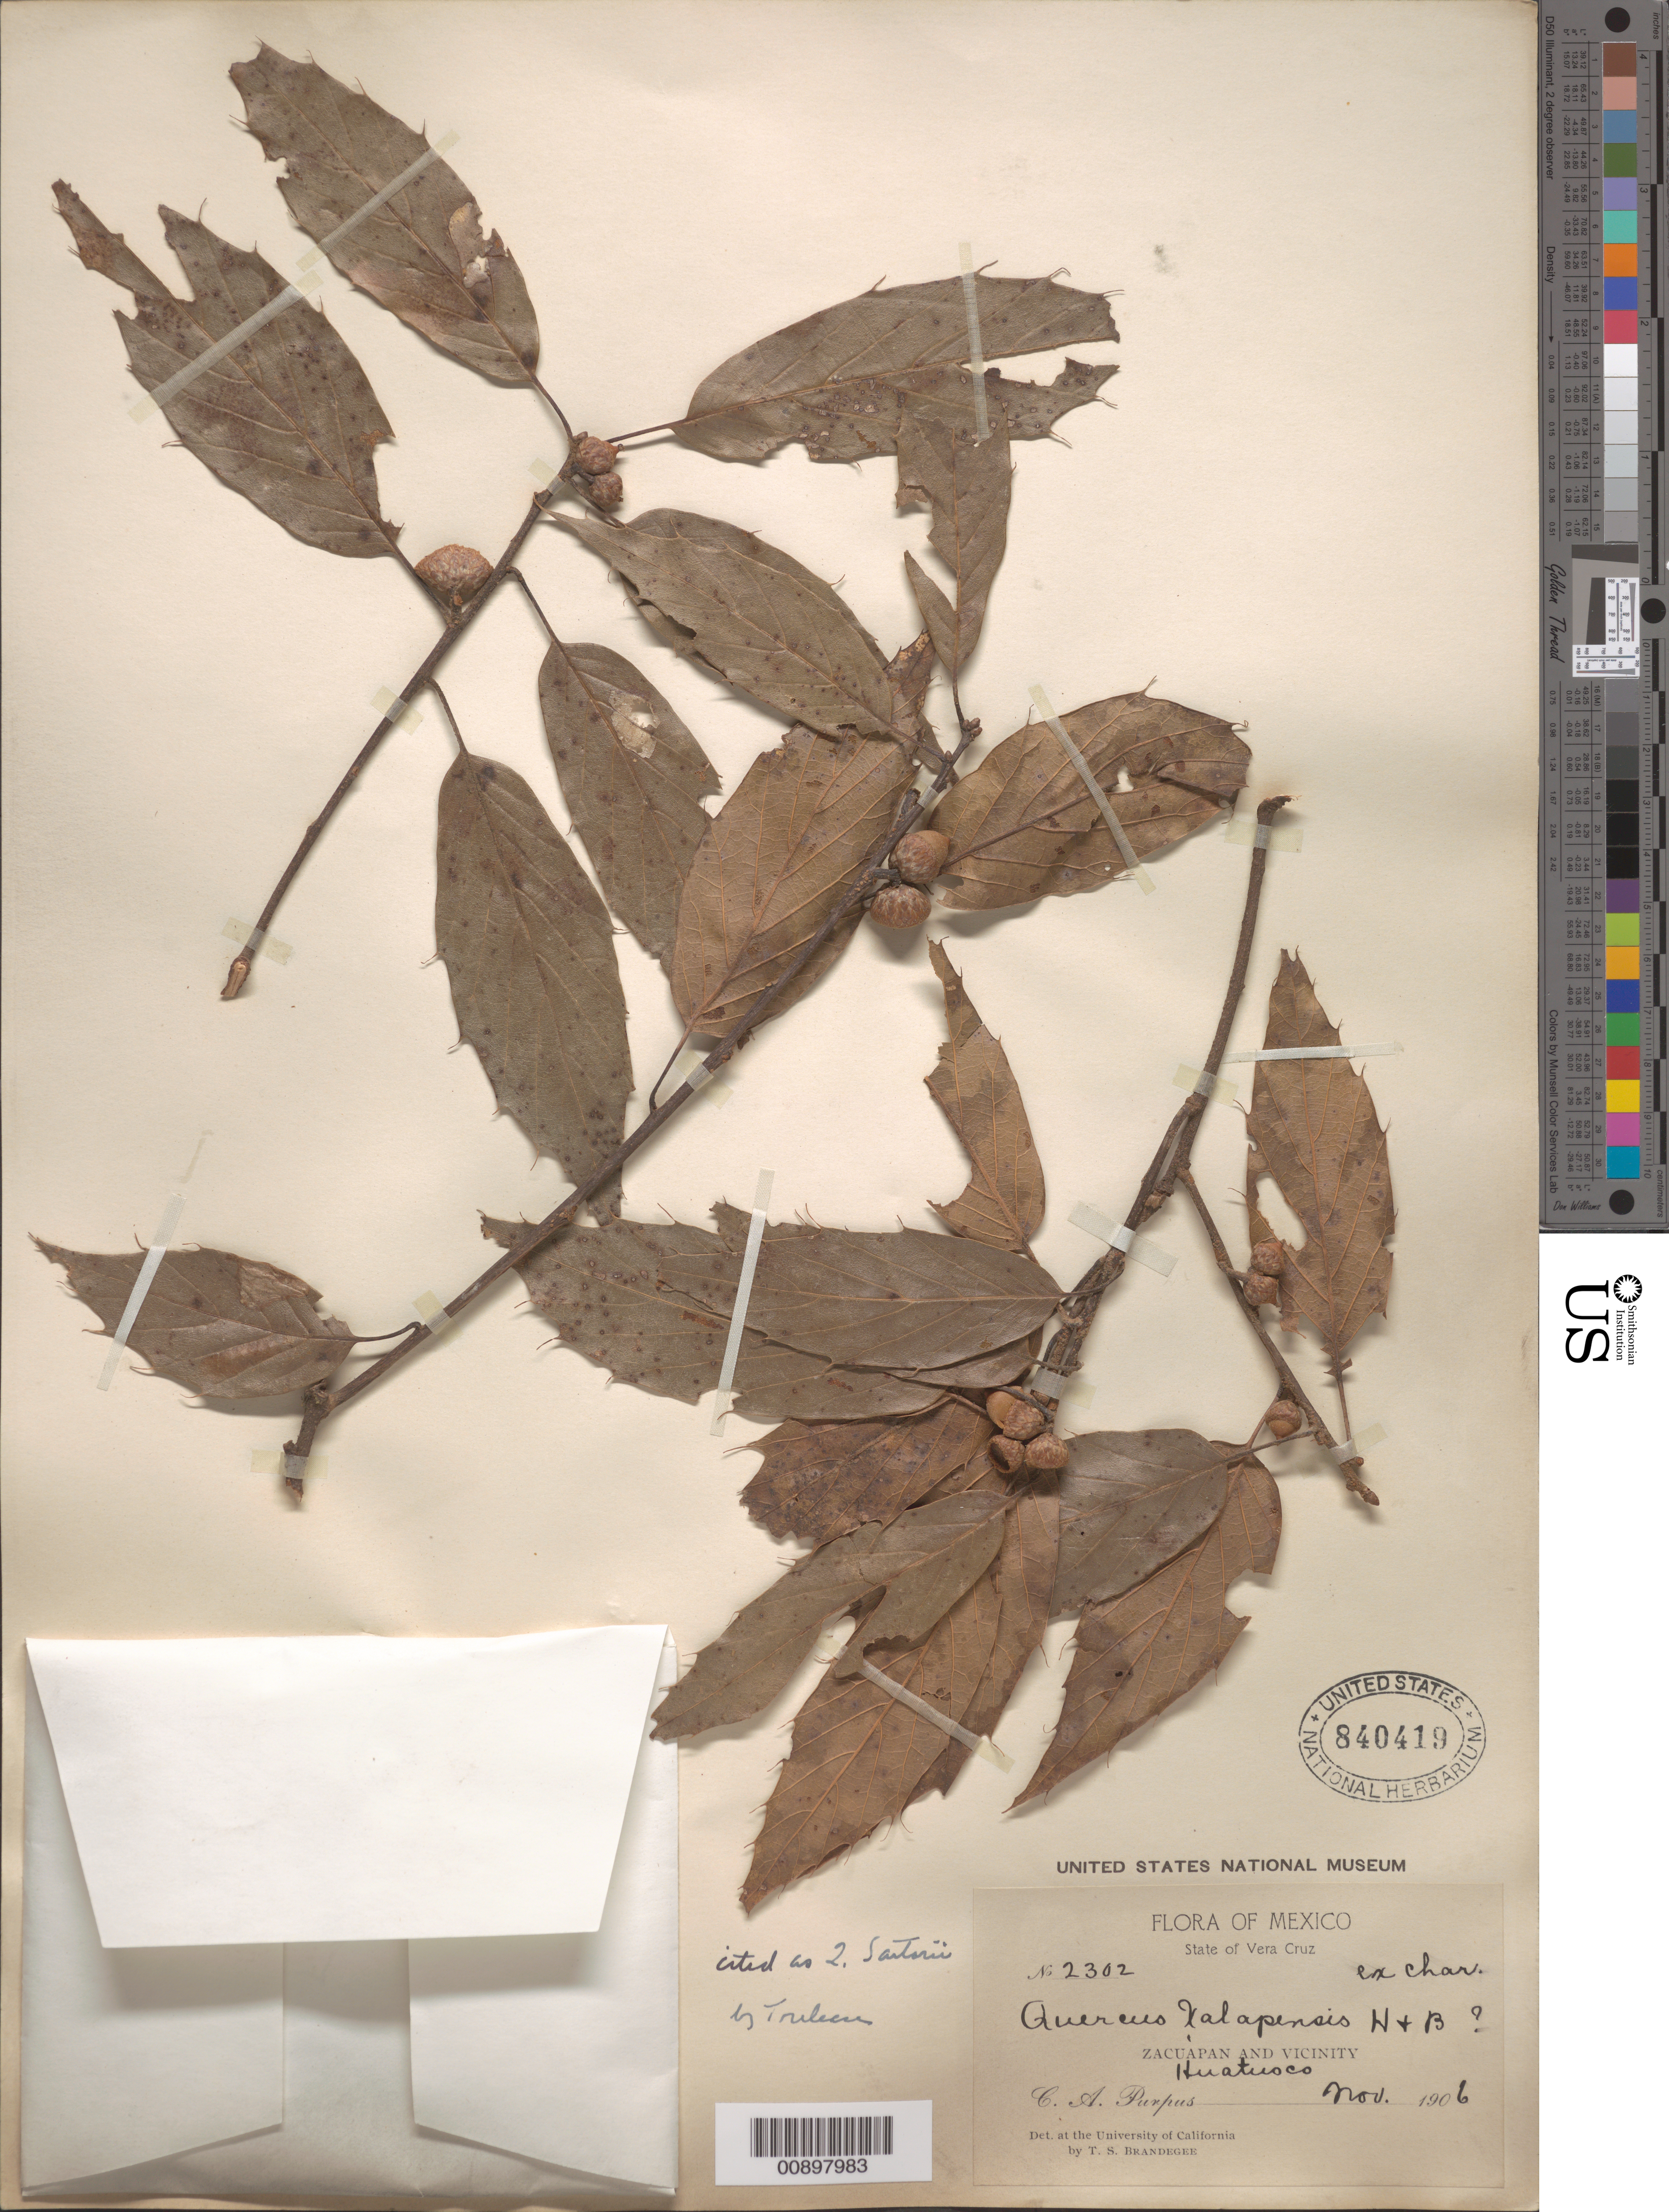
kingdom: Plantae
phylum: Tracheophyta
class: Magnoliopsida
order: Fagales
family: Fagaceae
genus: Quercus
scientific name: Quercus sartorii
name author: Liebm.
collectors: C. A. Purpus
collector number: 2302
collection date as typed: Nov 1906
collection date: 1906-11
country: Mexico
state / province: Veracruz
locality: Huatusco. Zacuapan and vicinity. State of Veracruz.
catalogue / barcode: US 840419